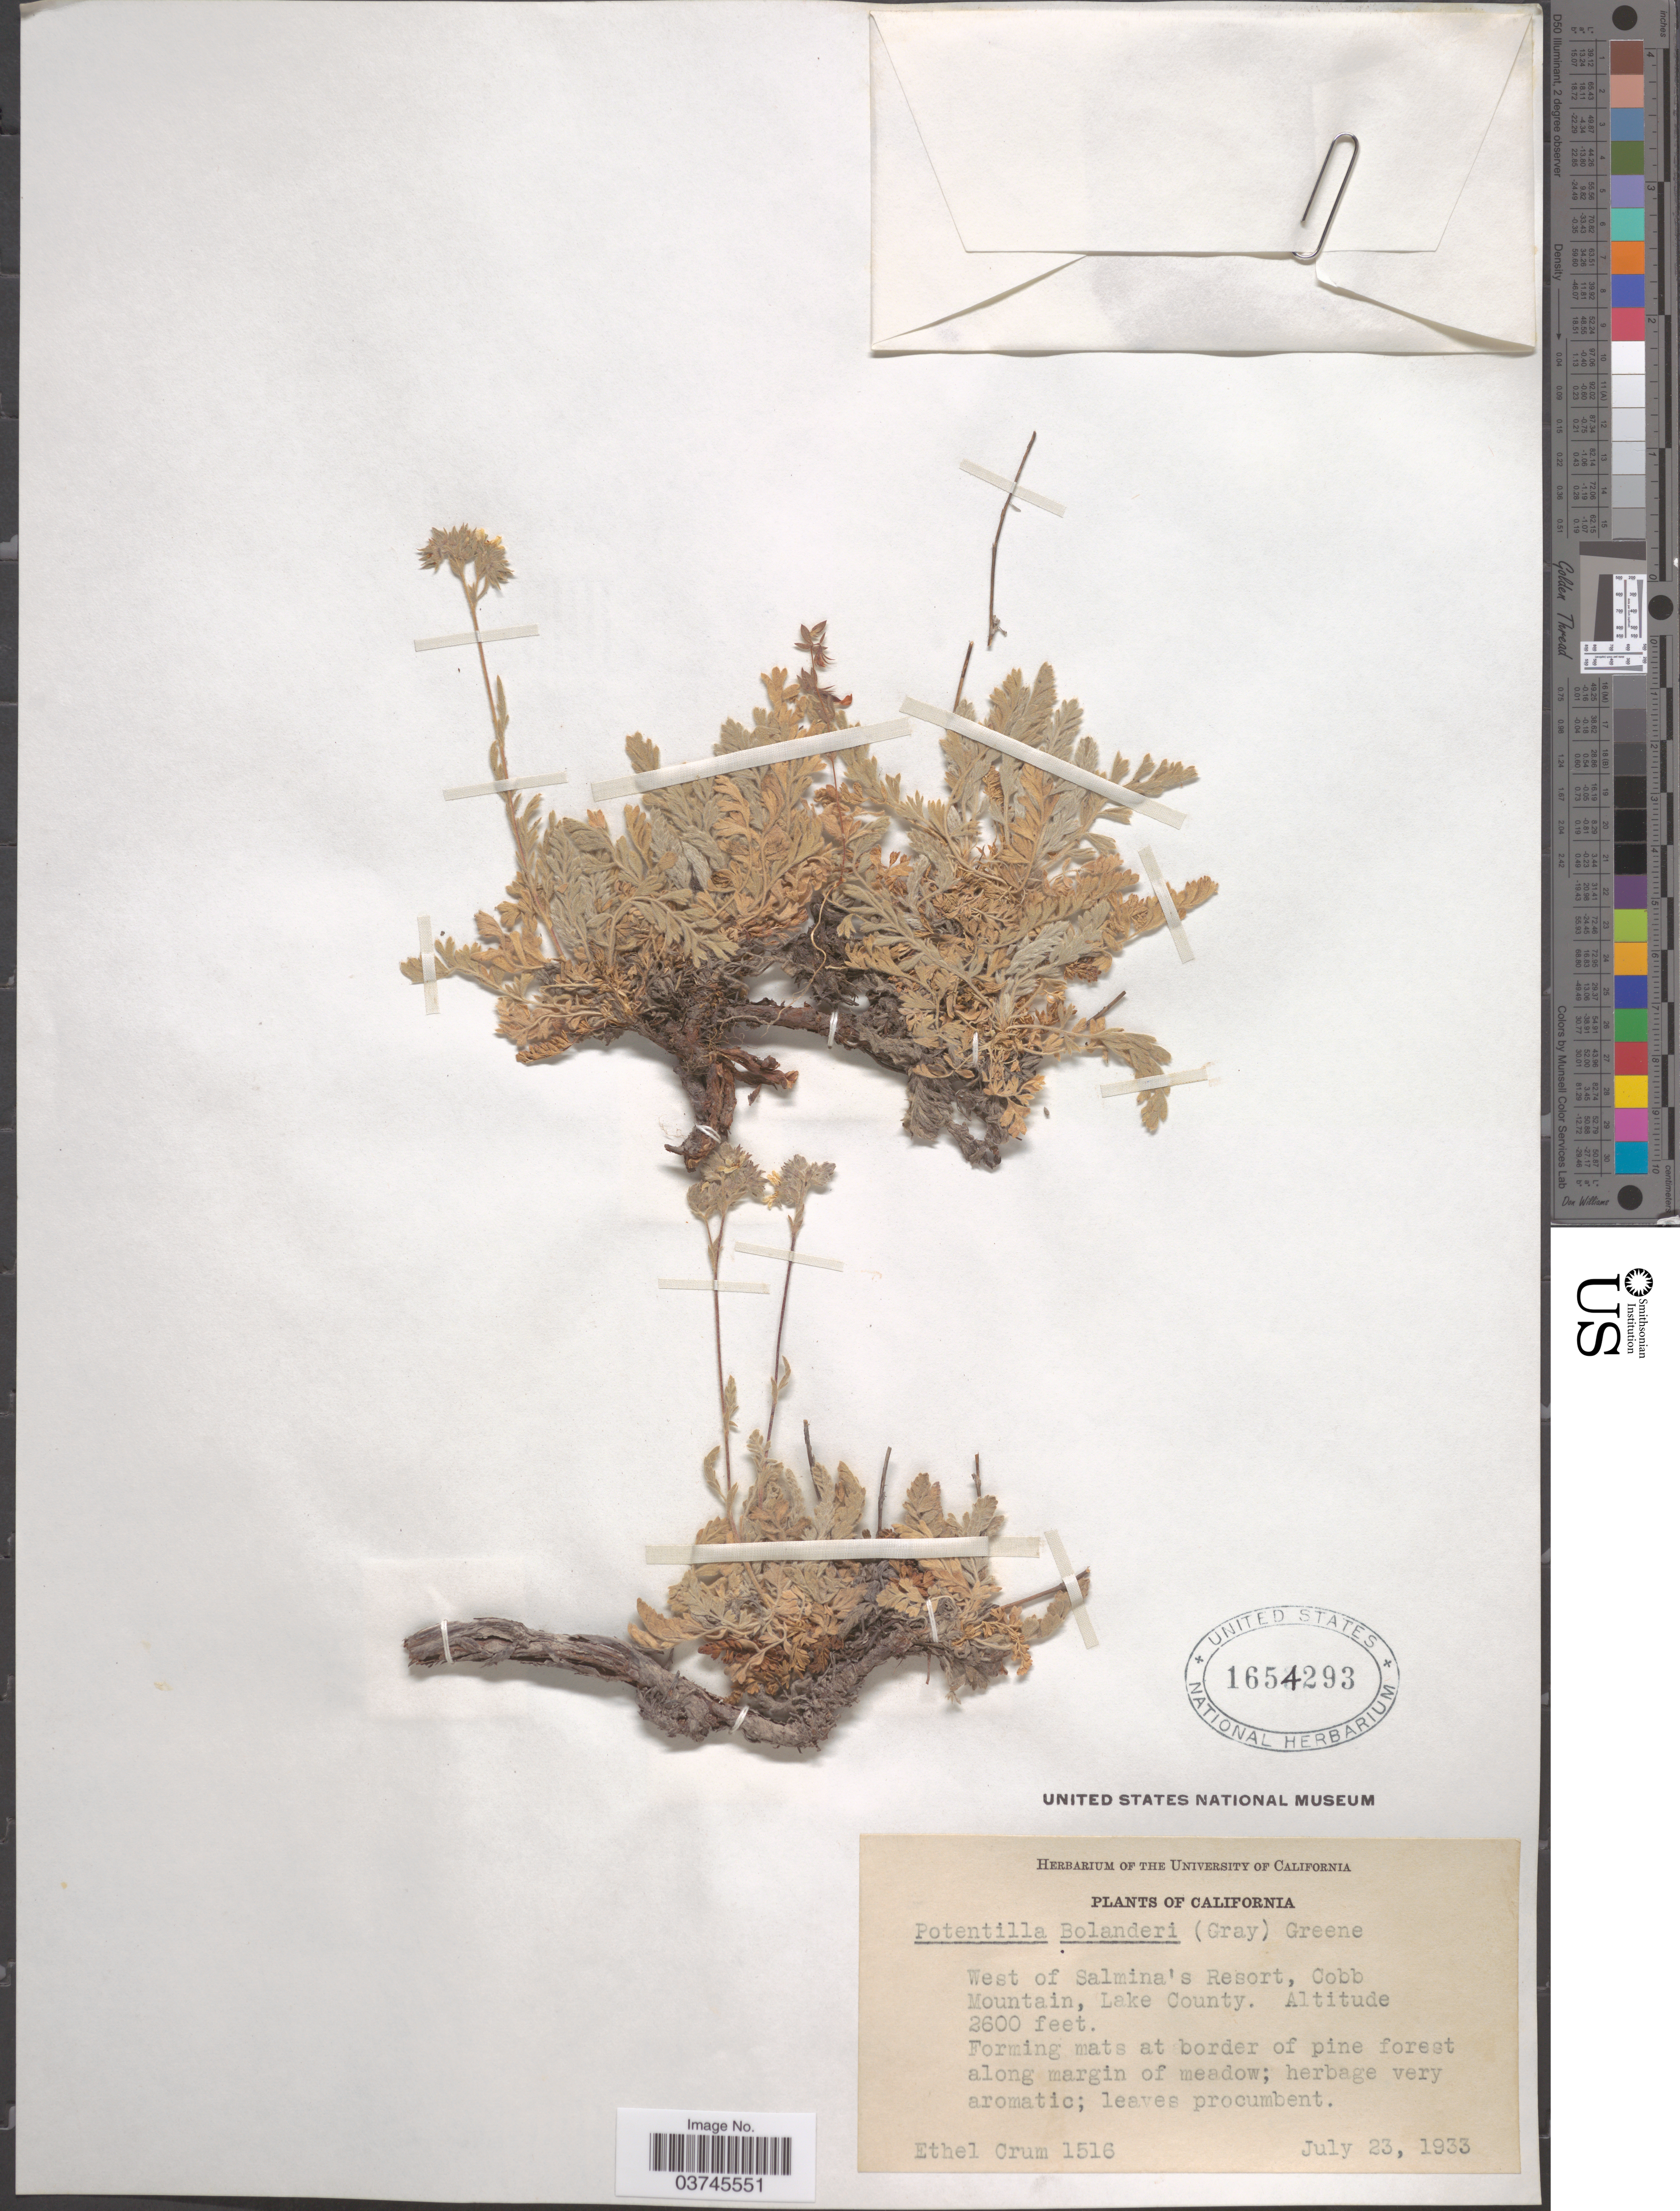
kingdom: Plantae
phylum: Tracheophyta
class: Magnoliopsida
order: Rosales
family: Rosaceae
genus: Potentilla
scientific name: Potentilla bolanderi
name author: (A. Gray) Greene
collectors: E. K. Crum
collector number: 1516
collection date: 1933-07-23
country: United States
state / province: California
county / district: Lake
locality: West of Salmina's Resort, Cobb Mountain, Lake County.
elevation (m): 792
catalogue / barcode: US 1654293